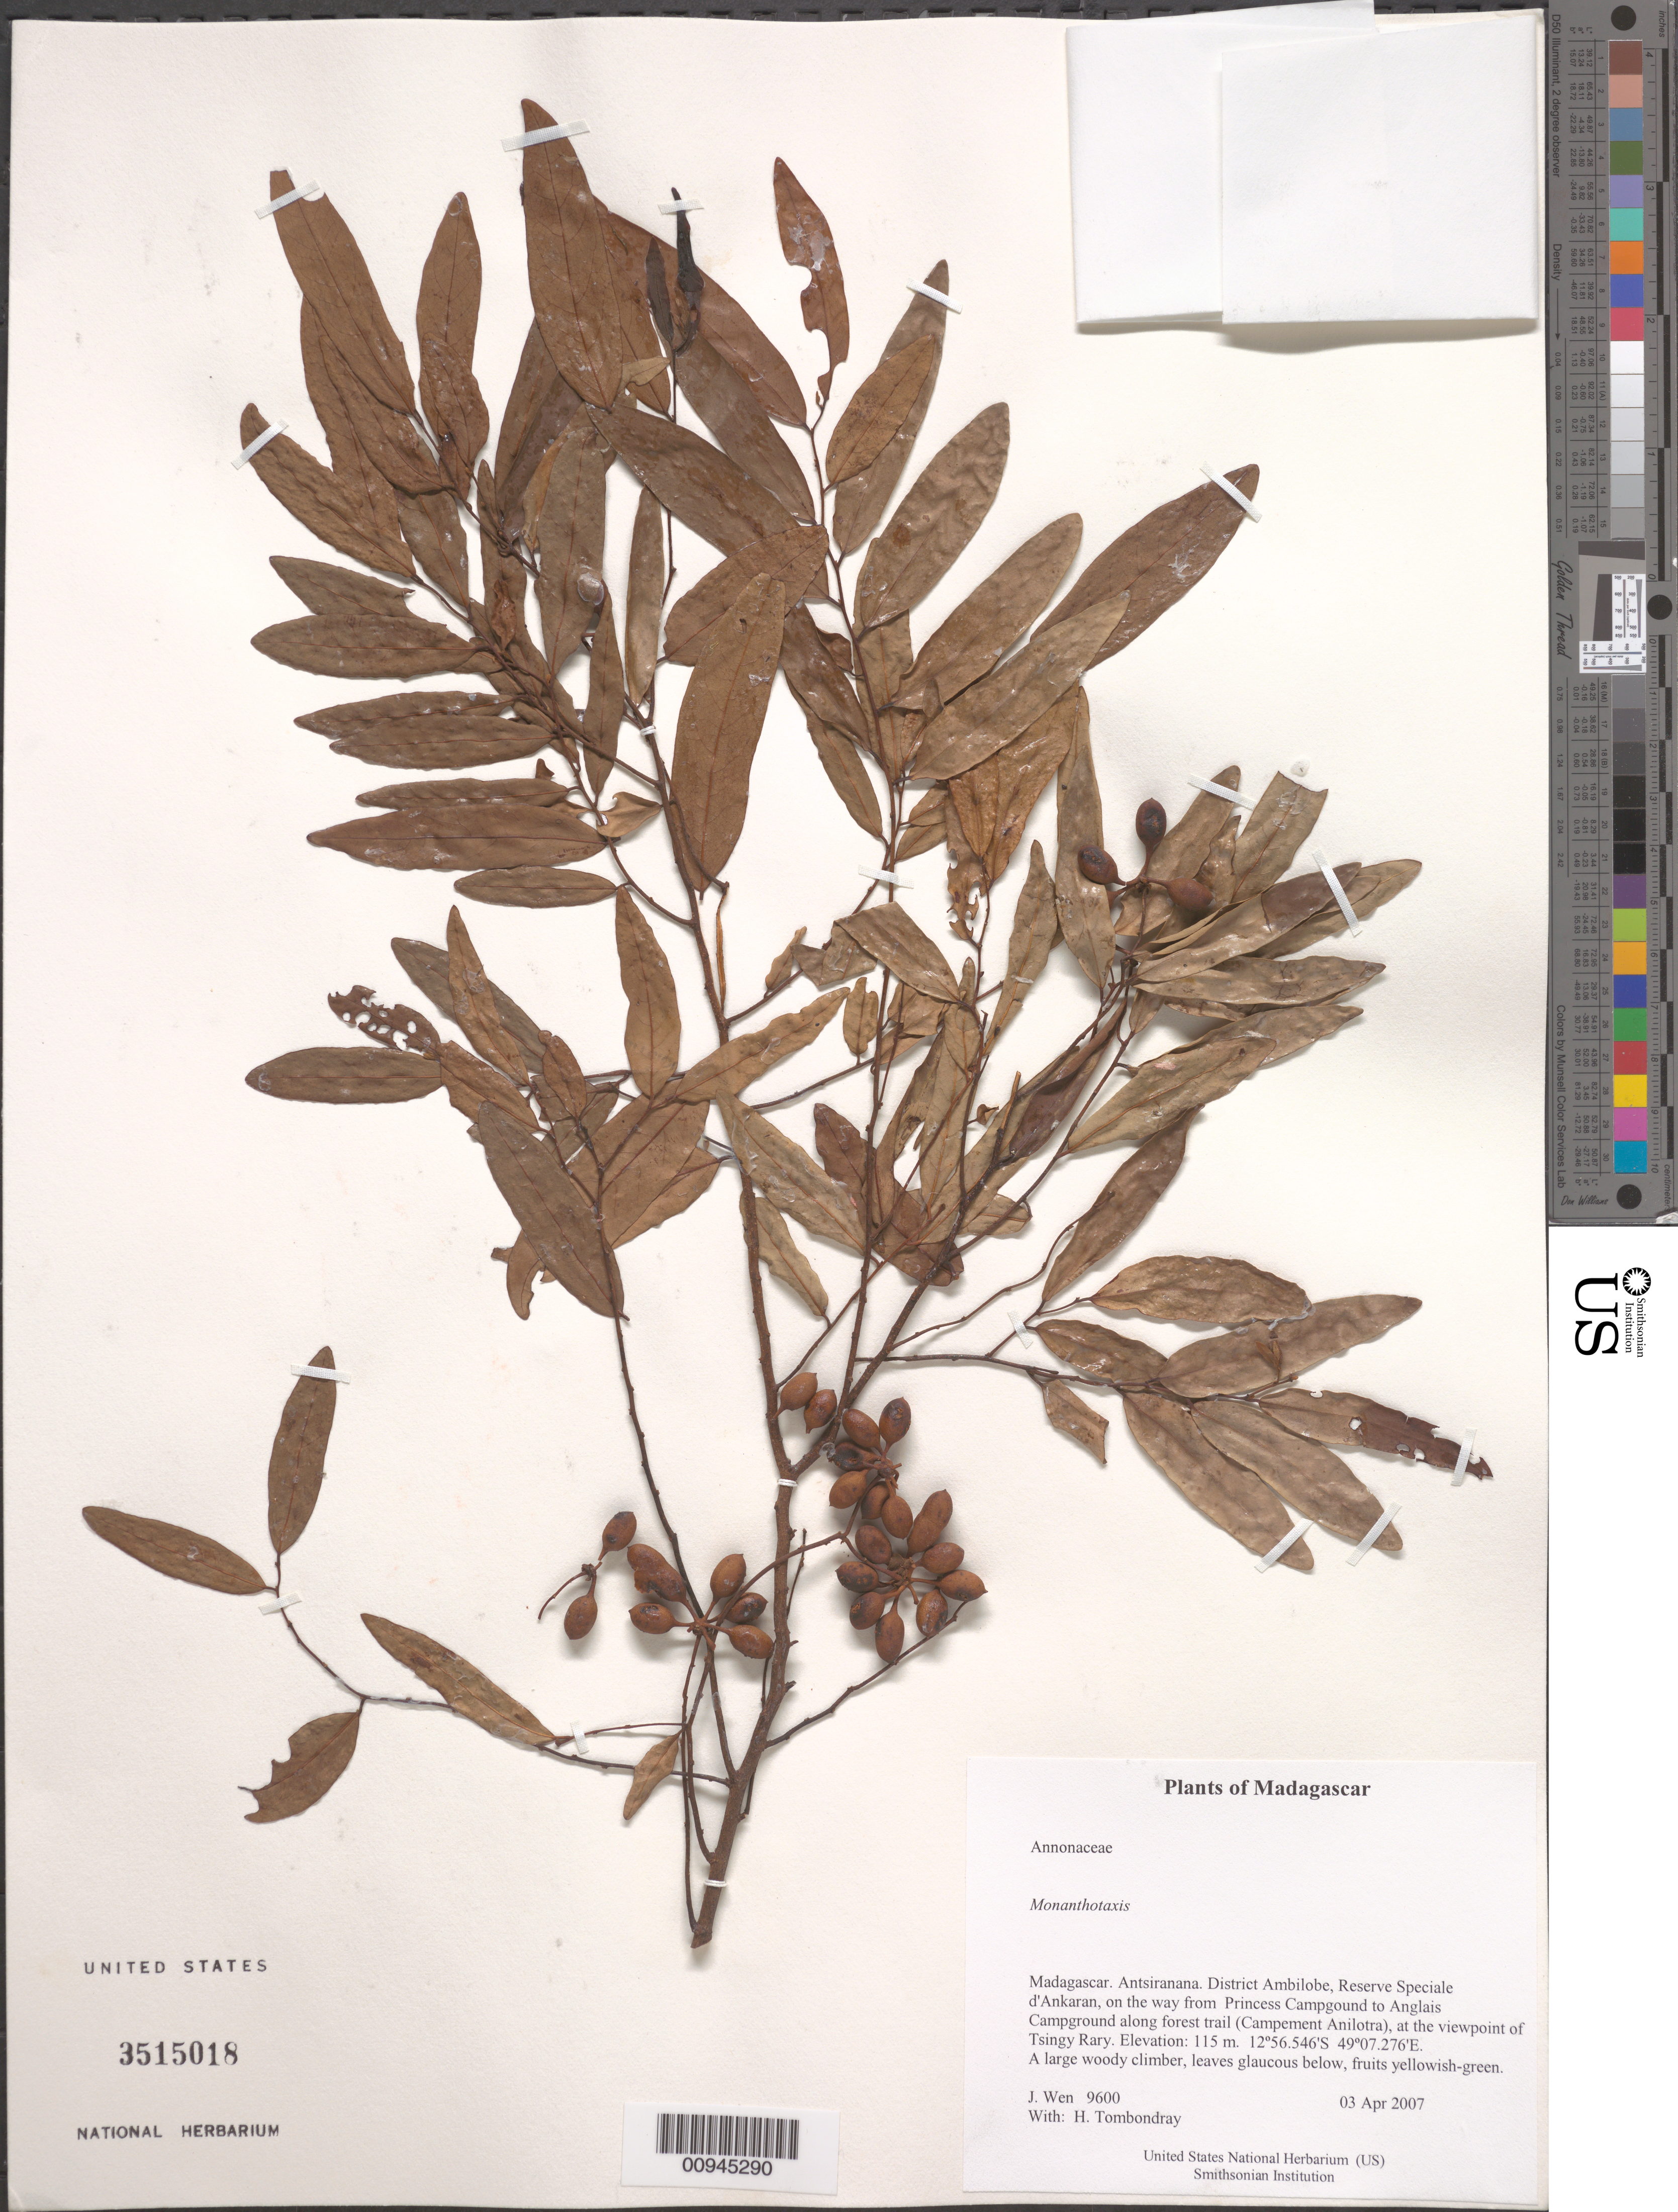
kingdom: Plantae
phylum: Tracheophyta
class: Magnoliopsida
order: Magnoliales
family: Annonaceae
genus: Monanthotaxis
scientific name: Monanthotaxis sp.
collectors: J. Wen & H. Tombondray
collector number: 9600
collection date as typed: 03 Apr 2007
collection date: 2007-04-03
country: Madagascar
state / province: Diana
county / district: Ambilobe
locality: District Ambilobe, Reserve Speciale d'Ankaran, on the way from Princess Campgound to Anglais Campground along forest trail (Campement Anilotra), at the viewpoint of Tsingy Rary.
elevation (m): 115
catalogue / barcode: US 3515018